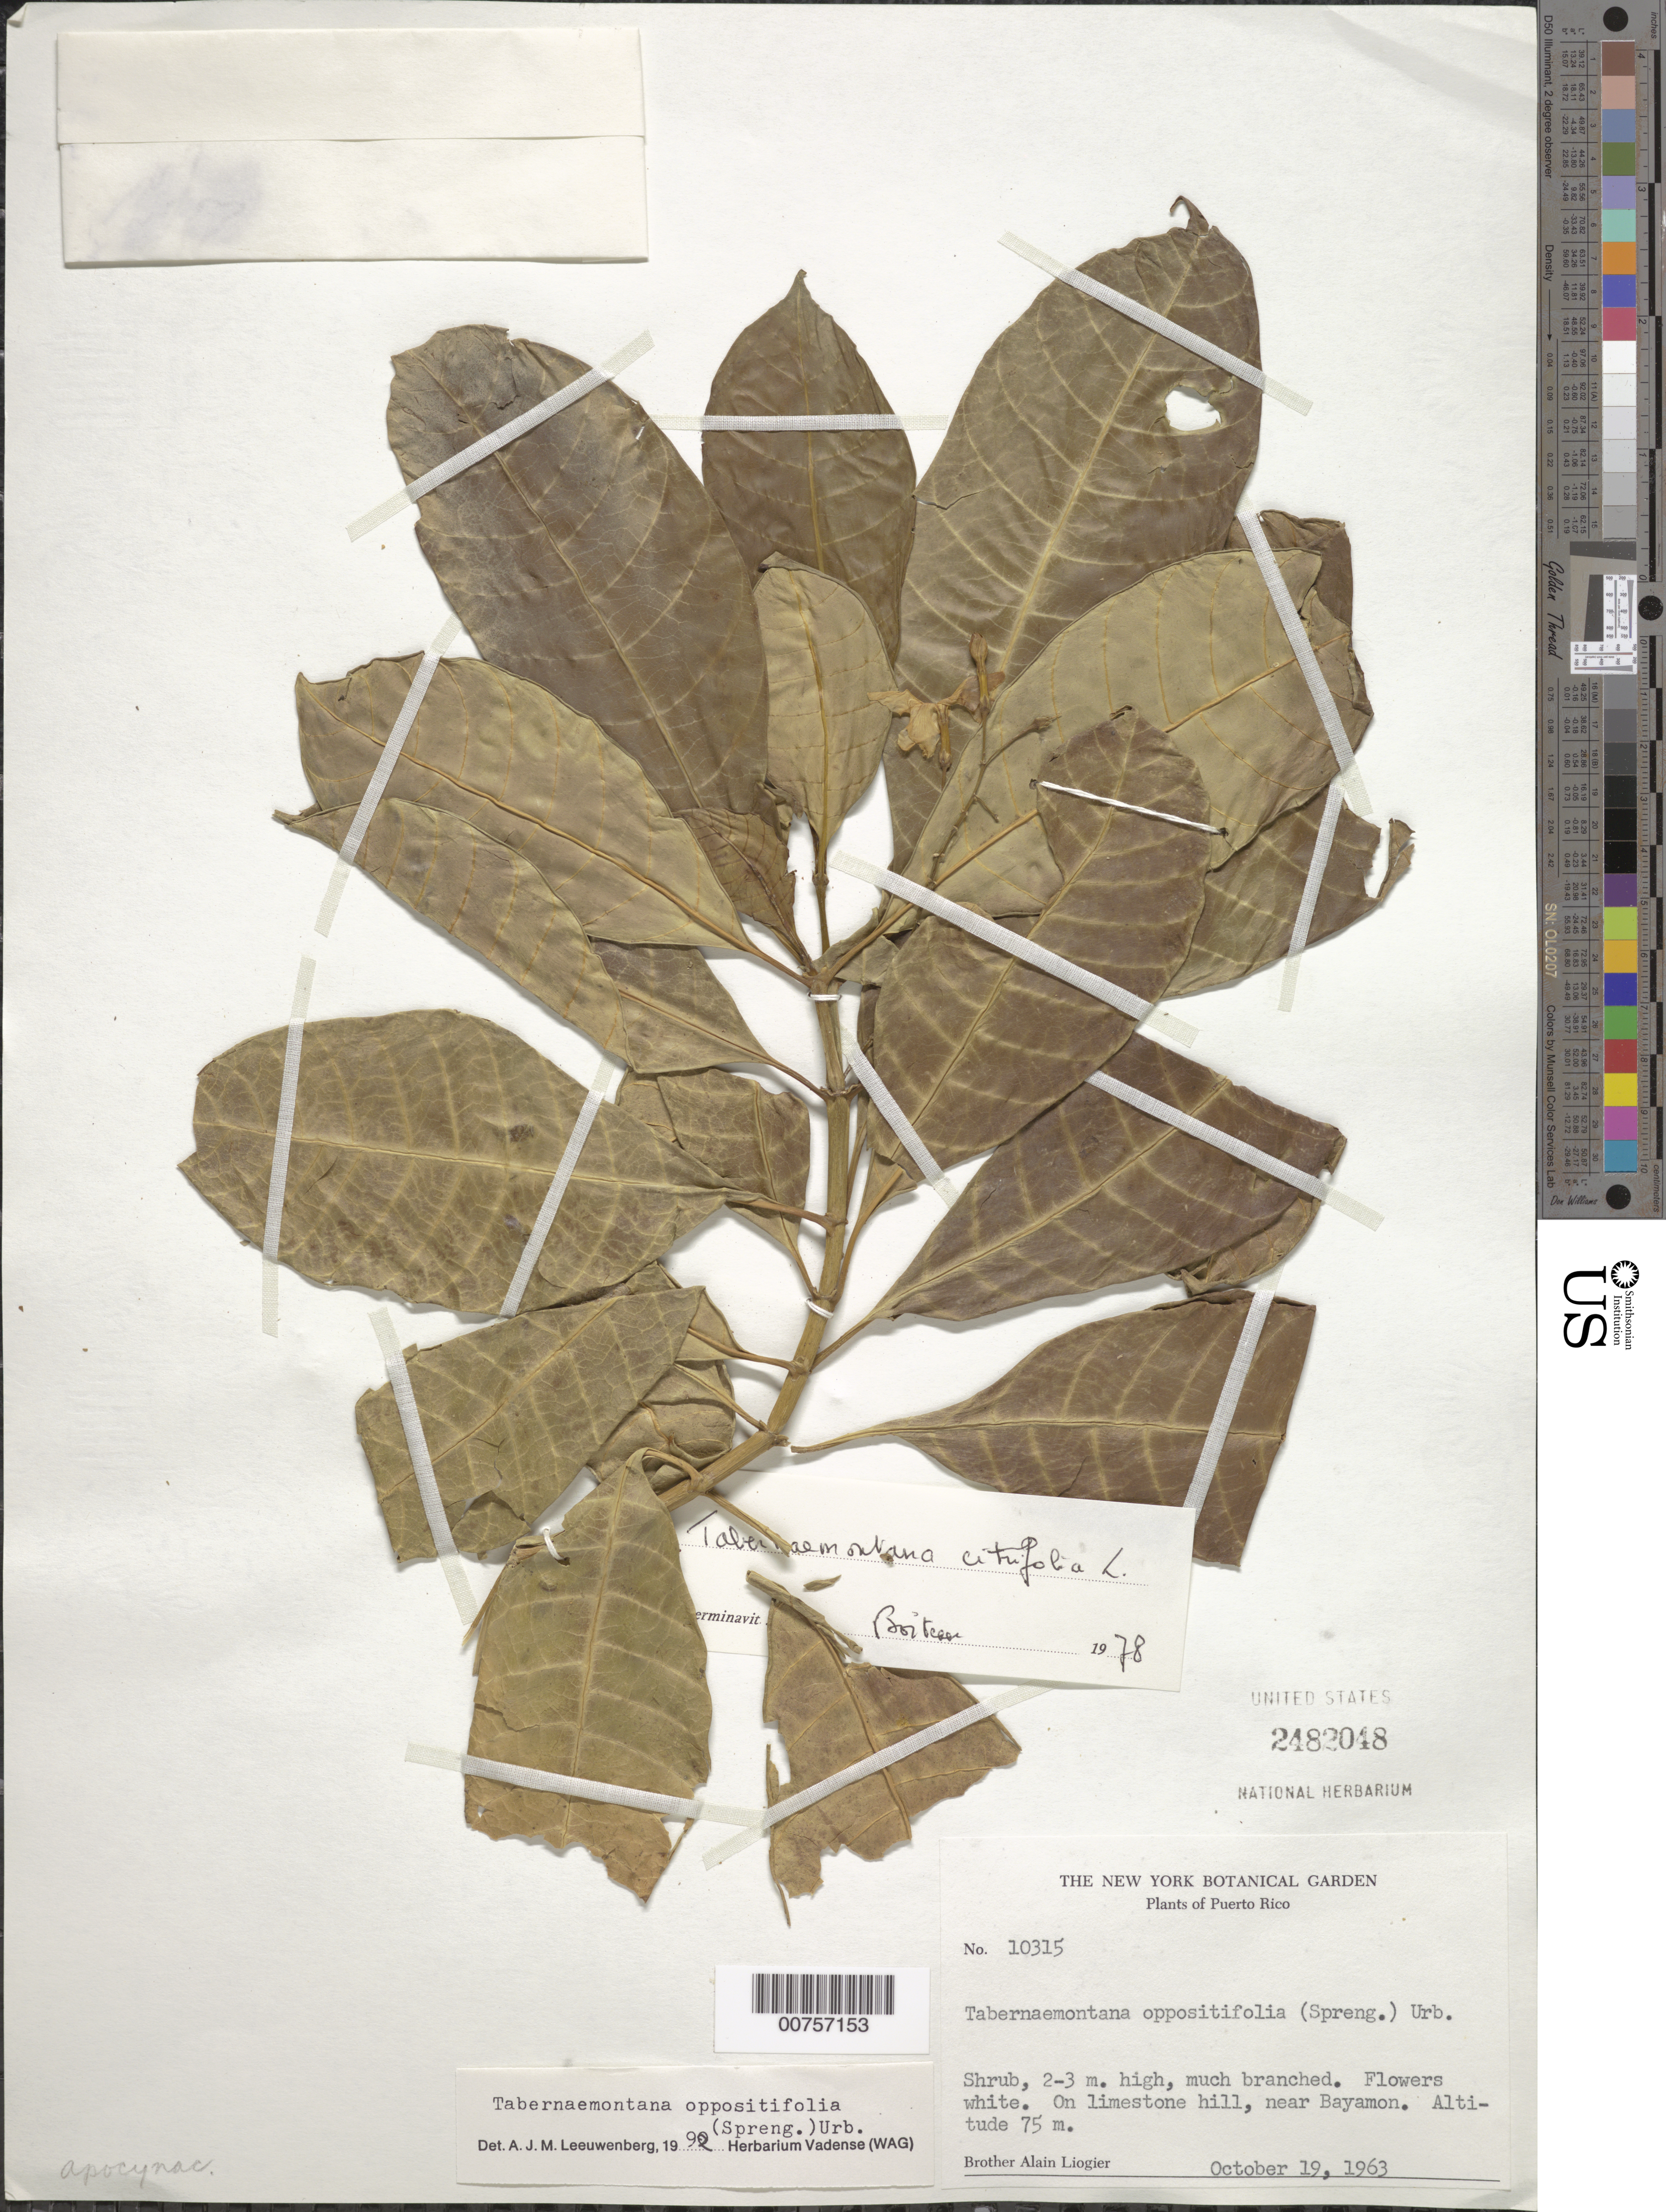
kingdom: Plantae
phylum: Tracheophyta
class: Magnoliopsida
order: Gentianales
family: Apocynaceae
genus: Tabernaemontana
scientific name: Tabernaemontana oppositifolia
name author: (Spreng.) Urb.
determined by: Leeuwenberg, A. J. M.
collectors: A. H. Liogier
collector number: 10315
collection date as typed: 19 Oct 1963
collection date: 1963-10-19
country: Puerto Rico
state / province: Bayamón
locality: Near Bayamon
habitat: Limestone hill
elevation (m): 75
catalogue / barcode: US 2482048